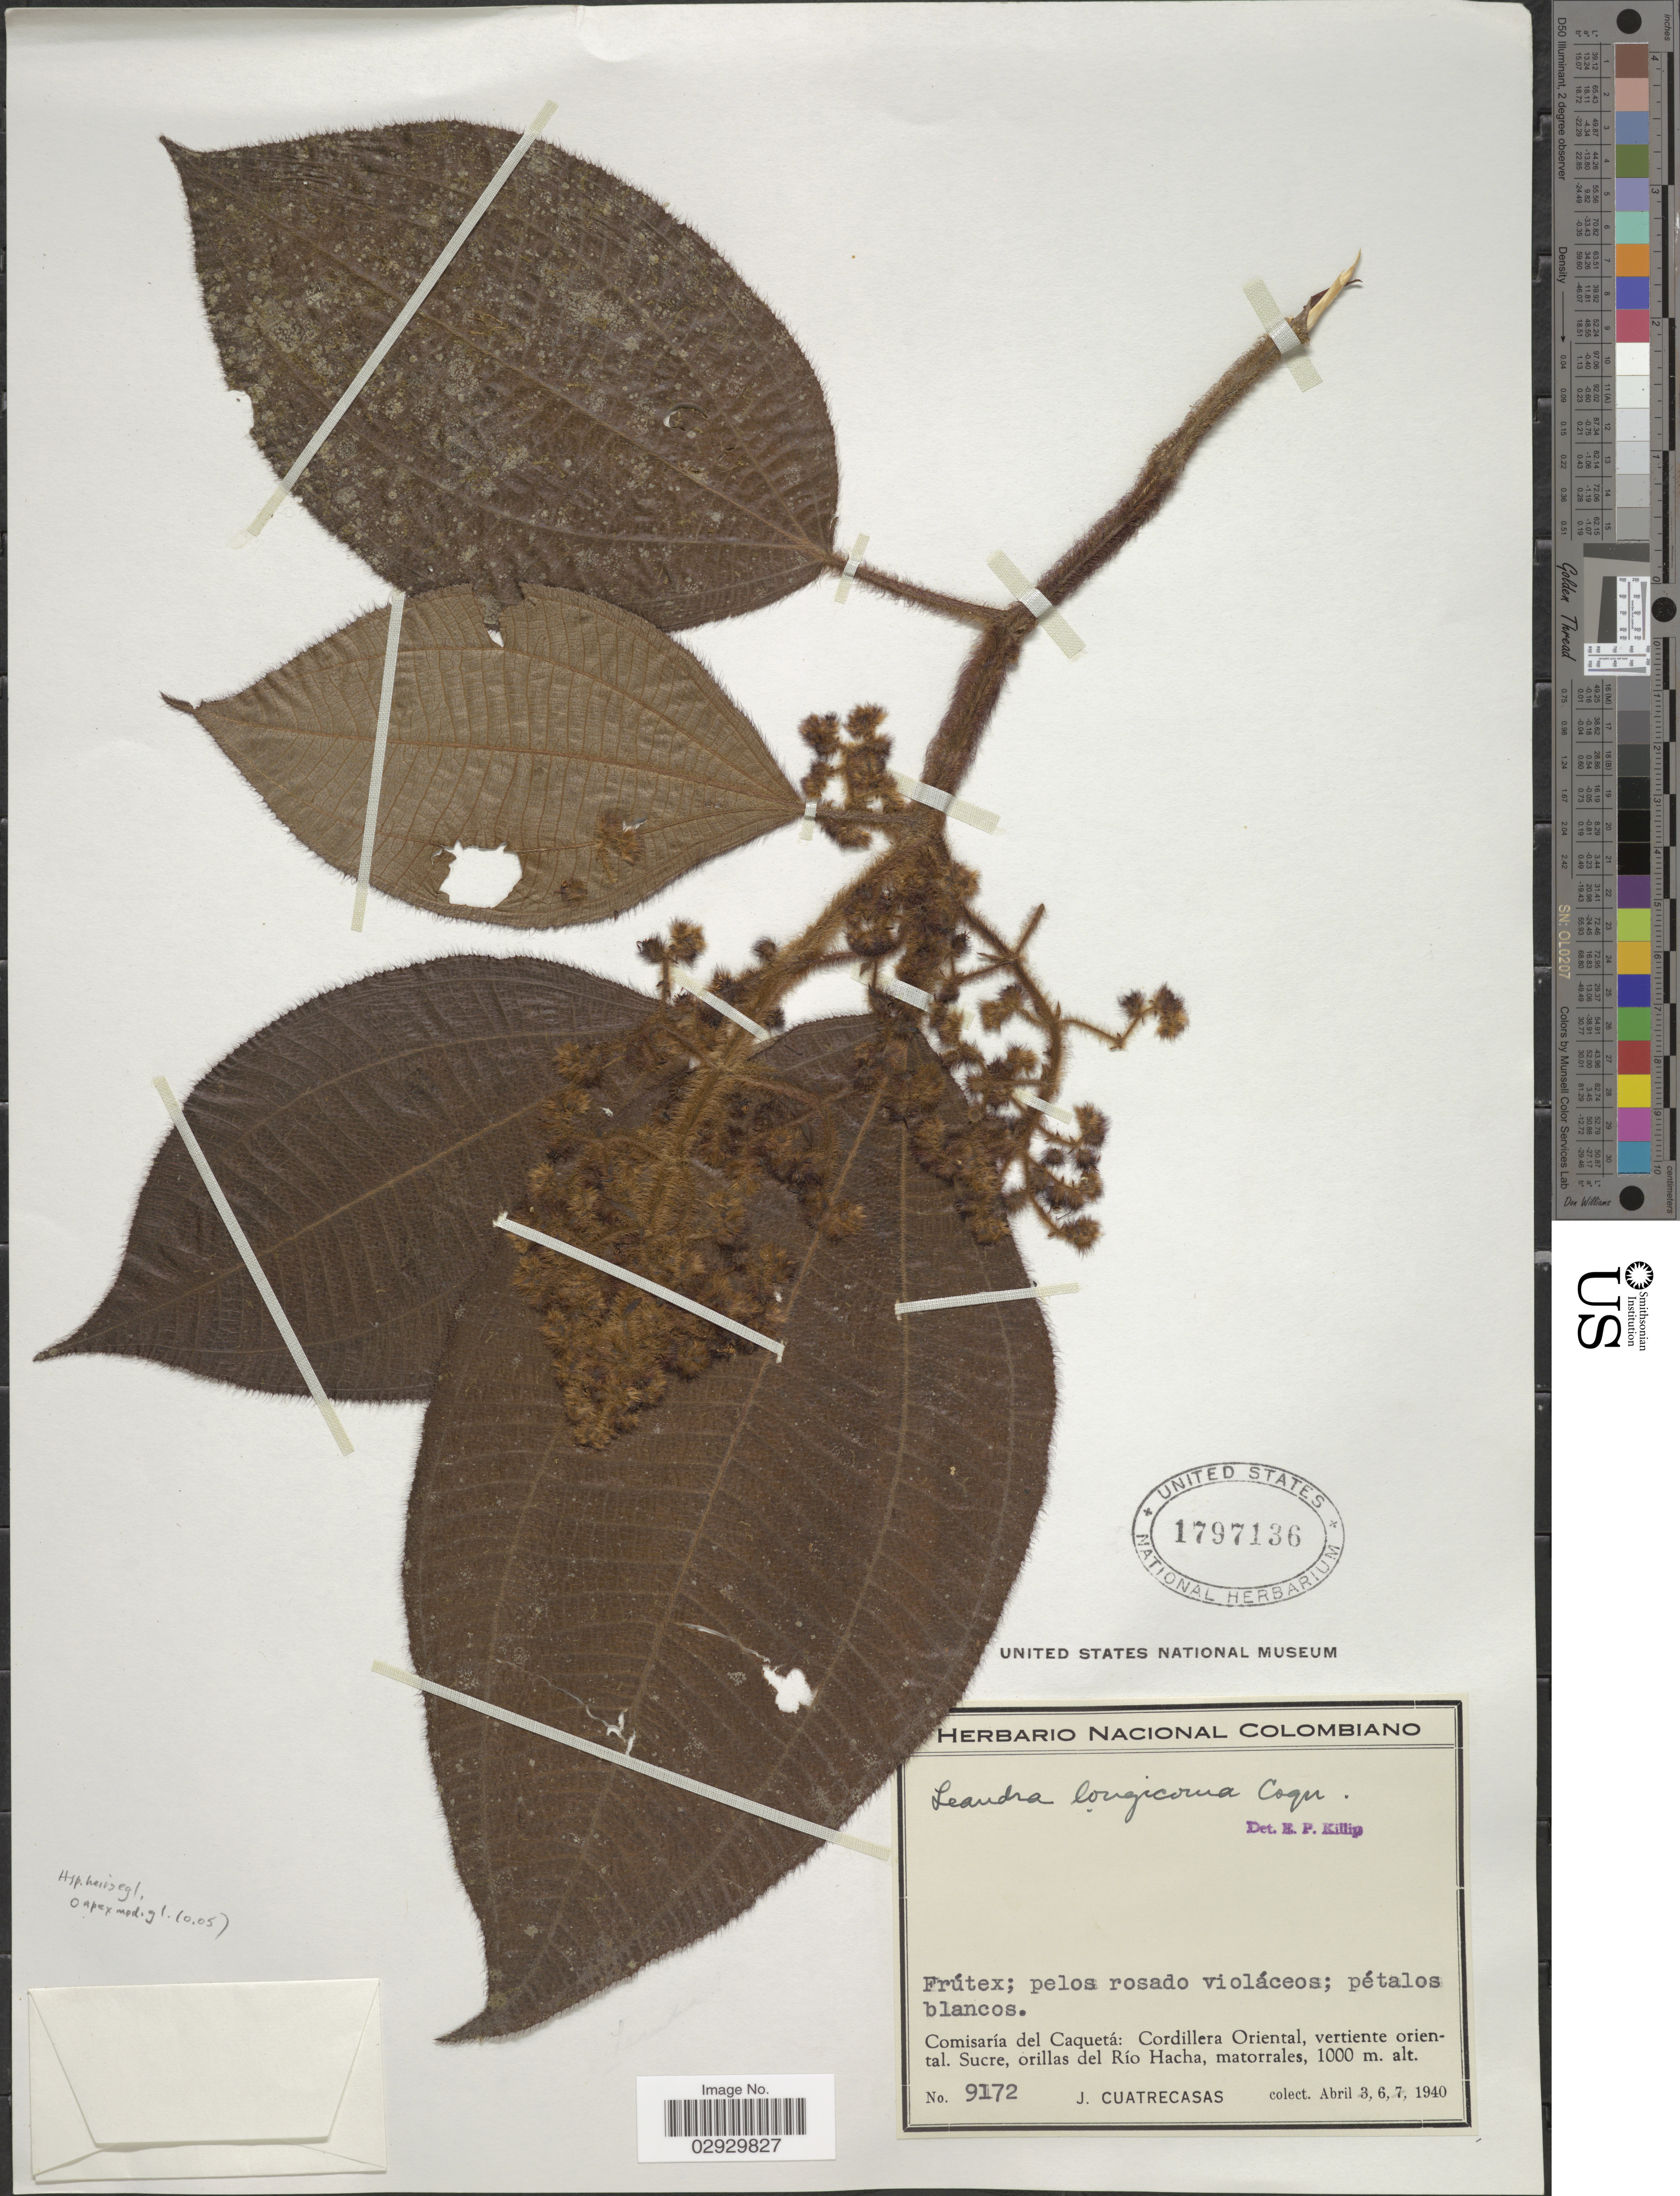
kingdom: Plantae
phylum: Tracheophyta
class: Magnoliopsida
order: Myrtales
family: Melastomataceae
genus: Leandra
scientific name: Leandra longicoma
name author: Cogn.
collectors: J. Cuatrecasas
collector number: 9172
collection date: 1940-04-03/1940-04-07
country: Colombia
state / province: Caquetá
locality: Comisaría del Caquetá: Cordillera Oriental, vertiente oriental. Sucre, orrilas del Río Hacha.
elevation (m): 1000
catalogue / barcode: US 1797136